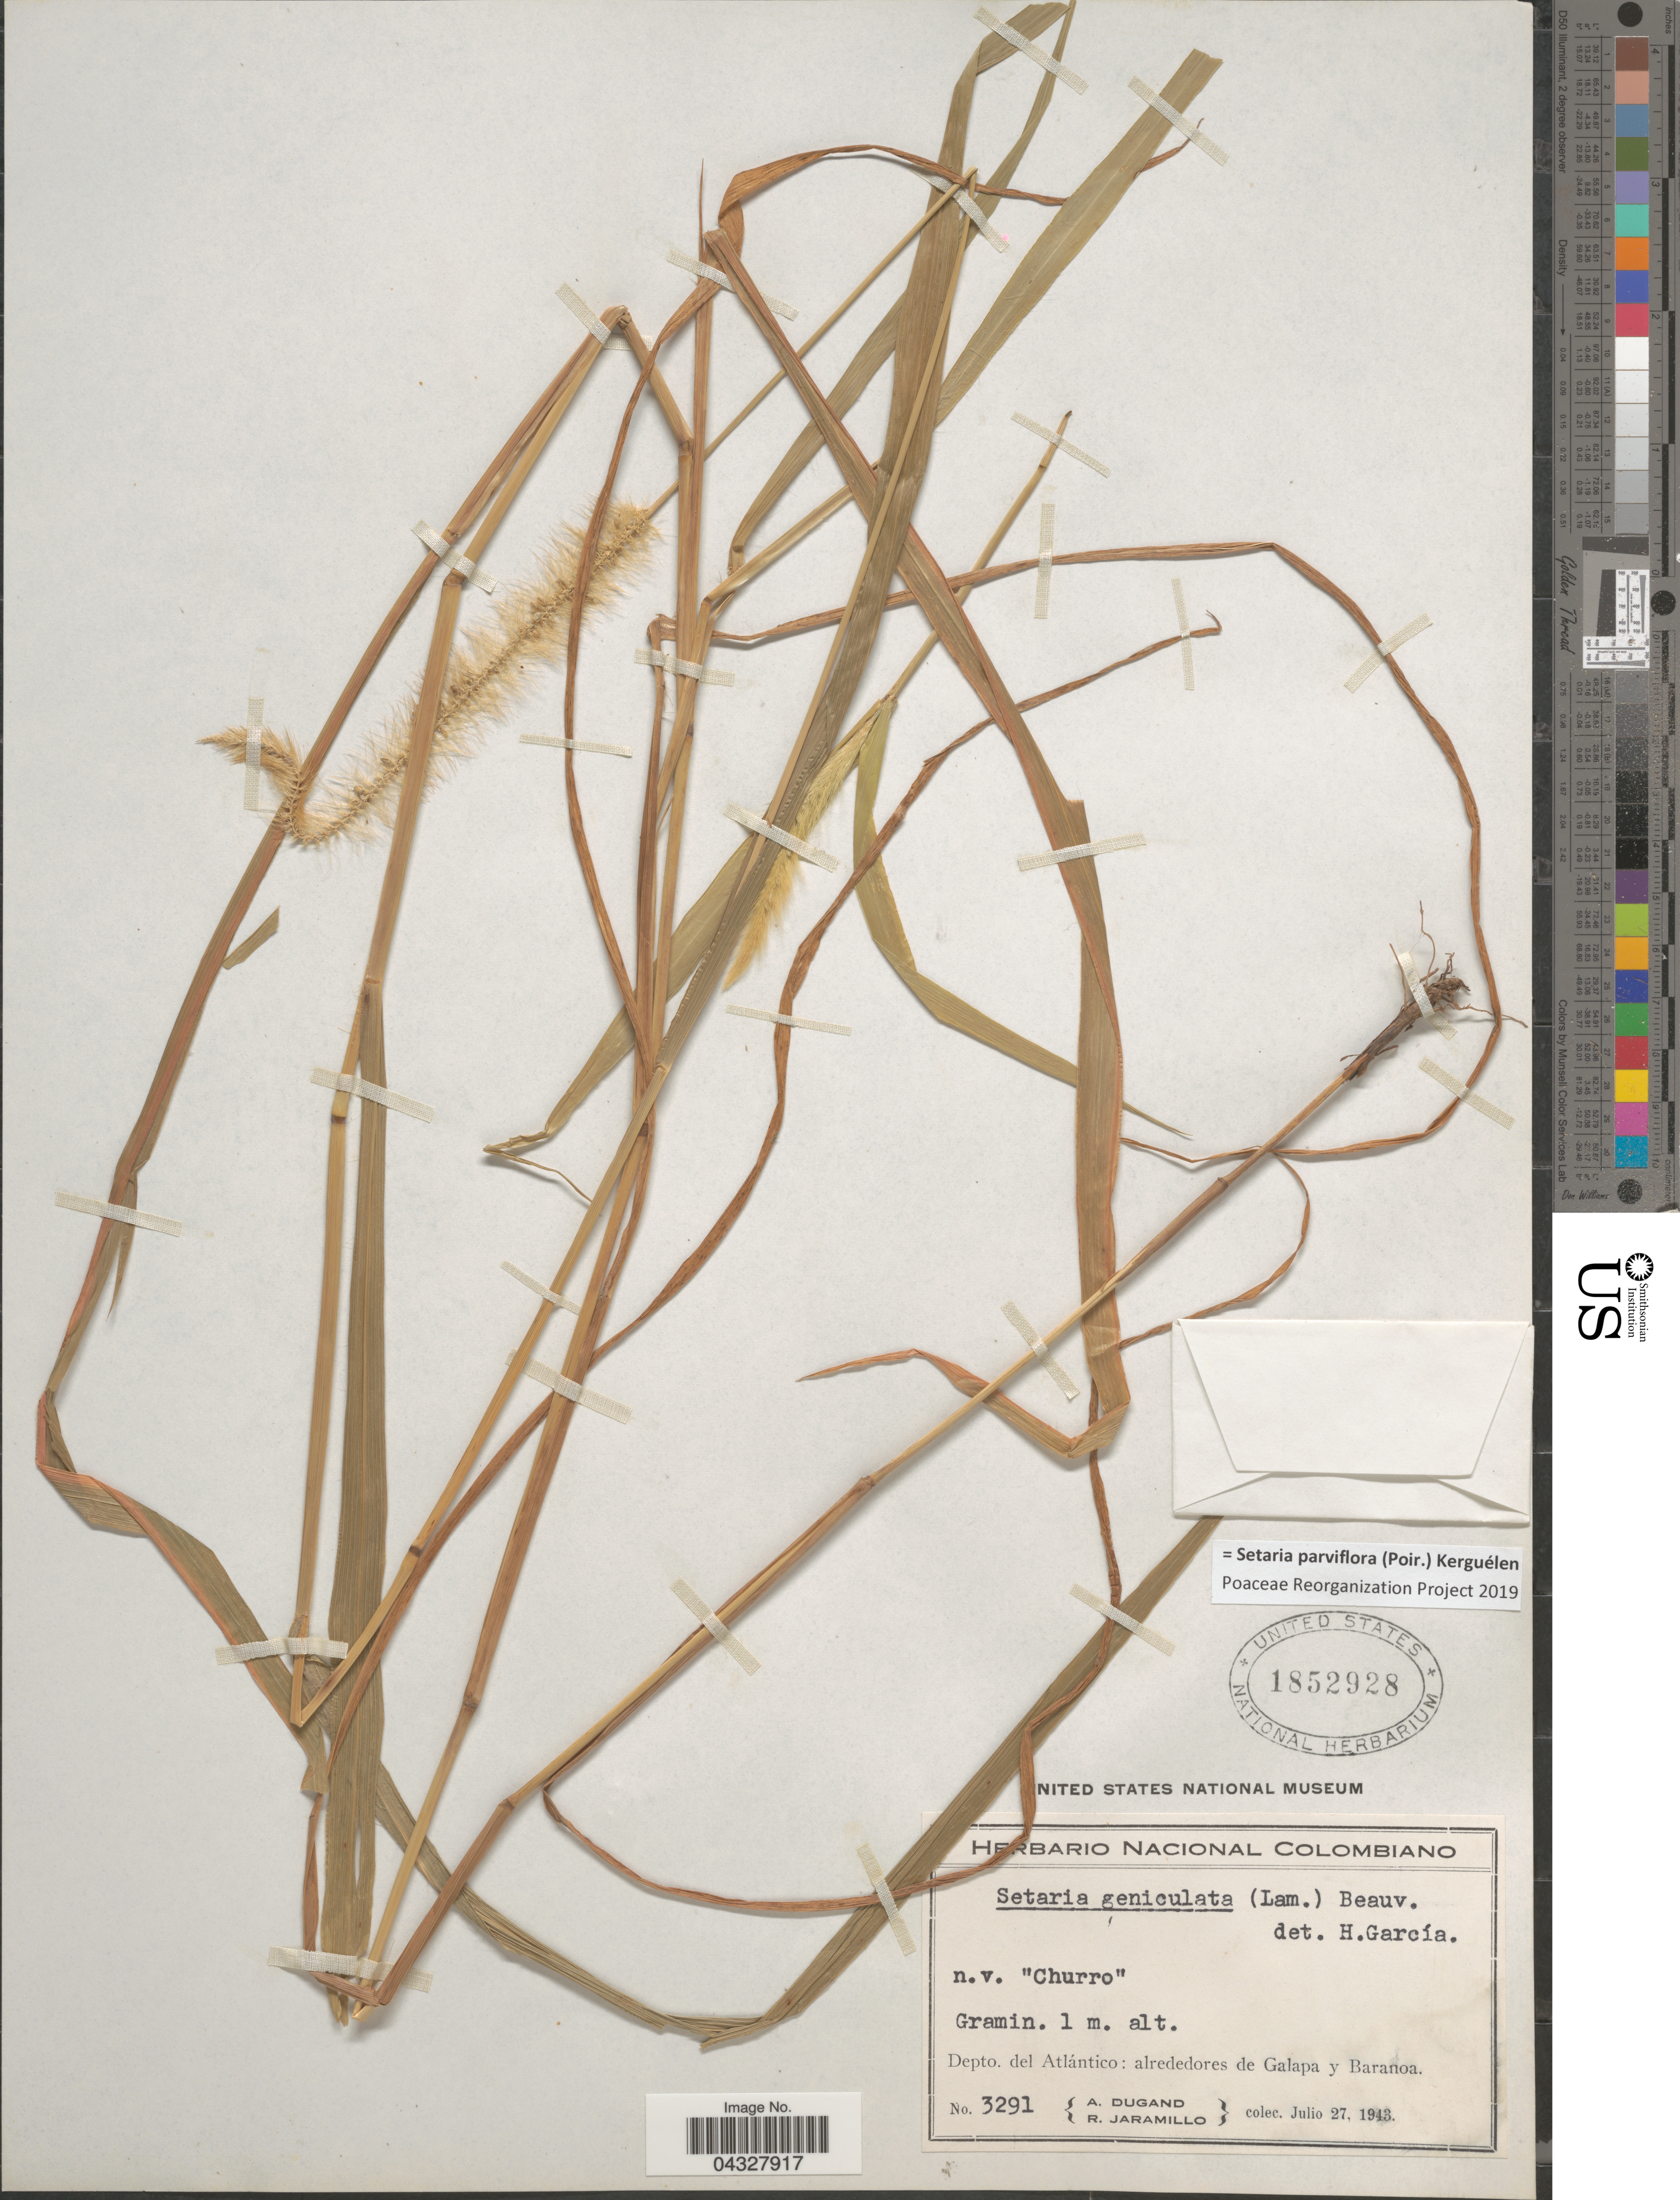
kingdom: Plantae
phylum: Tracheophyta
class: Liliopsida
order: Poales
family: Poaceae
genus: Setaria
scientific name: Setaria parviflora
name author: (Poir.) Kerguélen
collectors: A. Dugand & R. Jaramillo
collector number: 3291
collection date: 1943-07-27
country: Colombia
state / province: Atlántico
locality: Depto. del Atlántico: alrededores de Galapa y Baranoa. .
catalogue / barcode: US 1852928